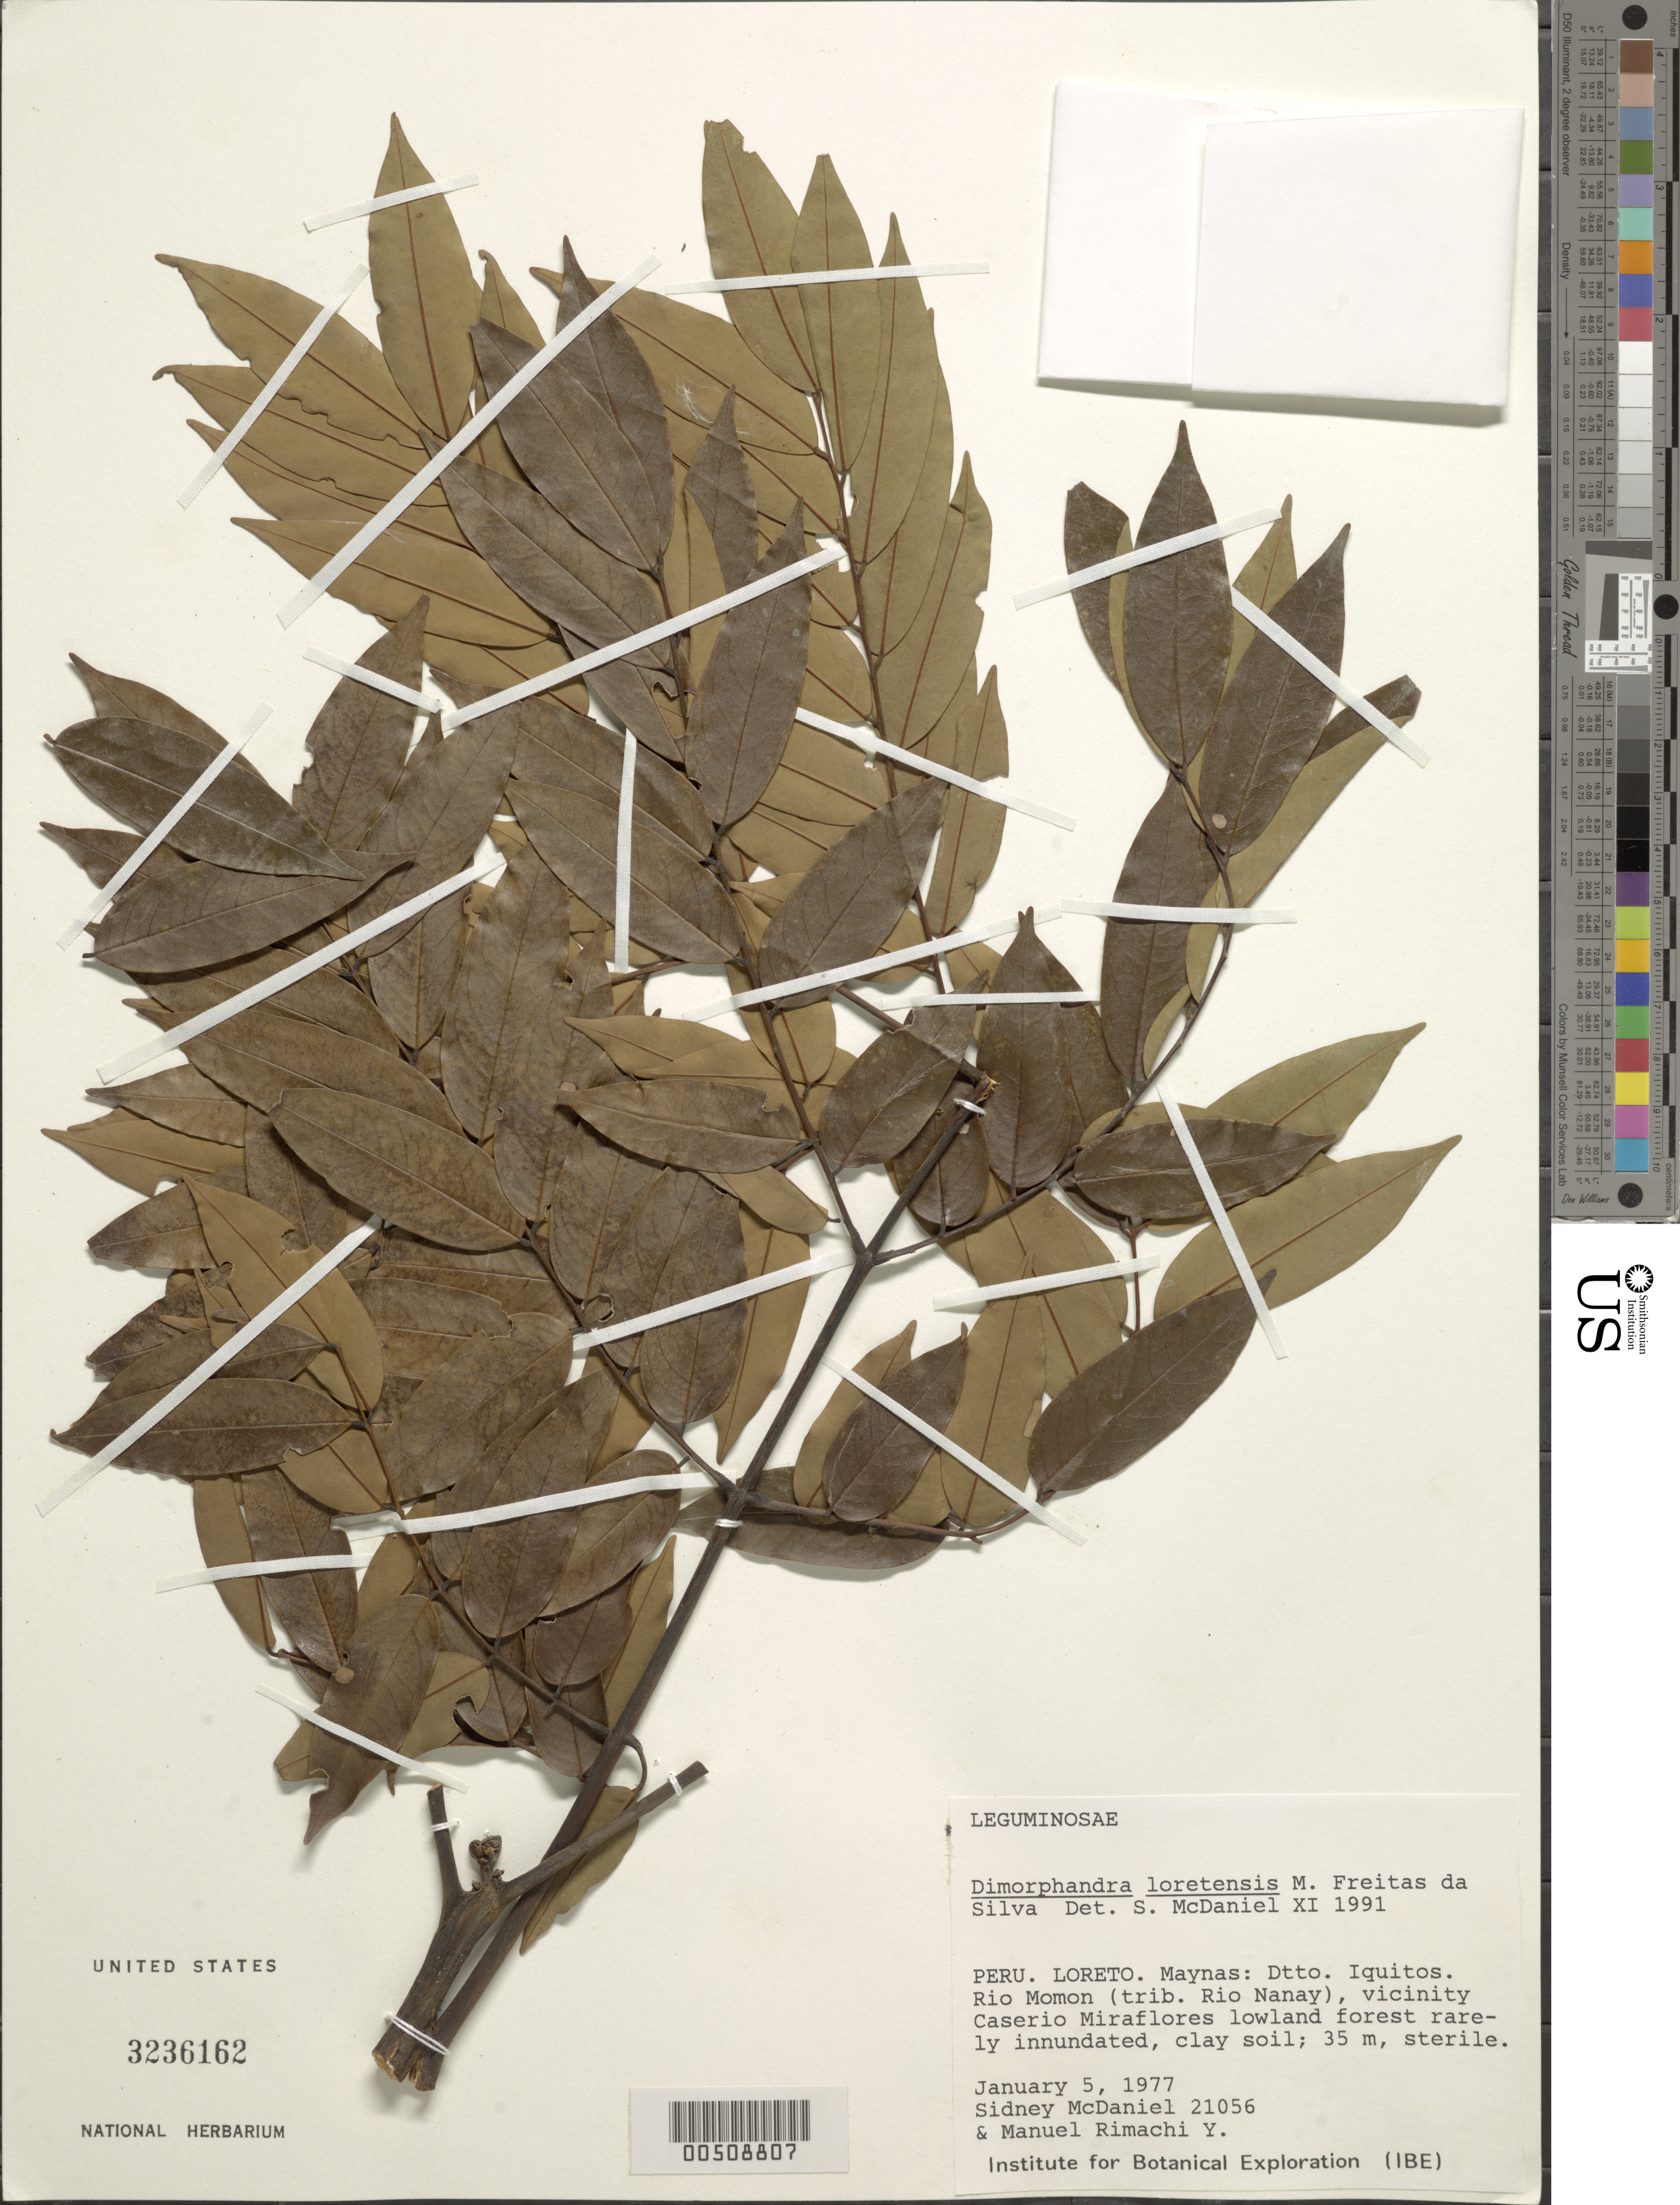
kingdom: Plantae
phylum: Tracheophyta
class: Magnoliopsida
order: Fabales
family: Fabaceae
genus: Dimorphandra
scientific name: Dimorphandra loretensis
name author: M.F. Silva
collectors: S. T. McDaniel & M. Rimachi Y.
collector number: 21056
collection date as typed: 05 Jan 1977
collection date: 1977-01-05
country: Peru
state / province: Loreto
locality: Maynas, iquitos, rio momon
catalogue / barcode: US 3236162